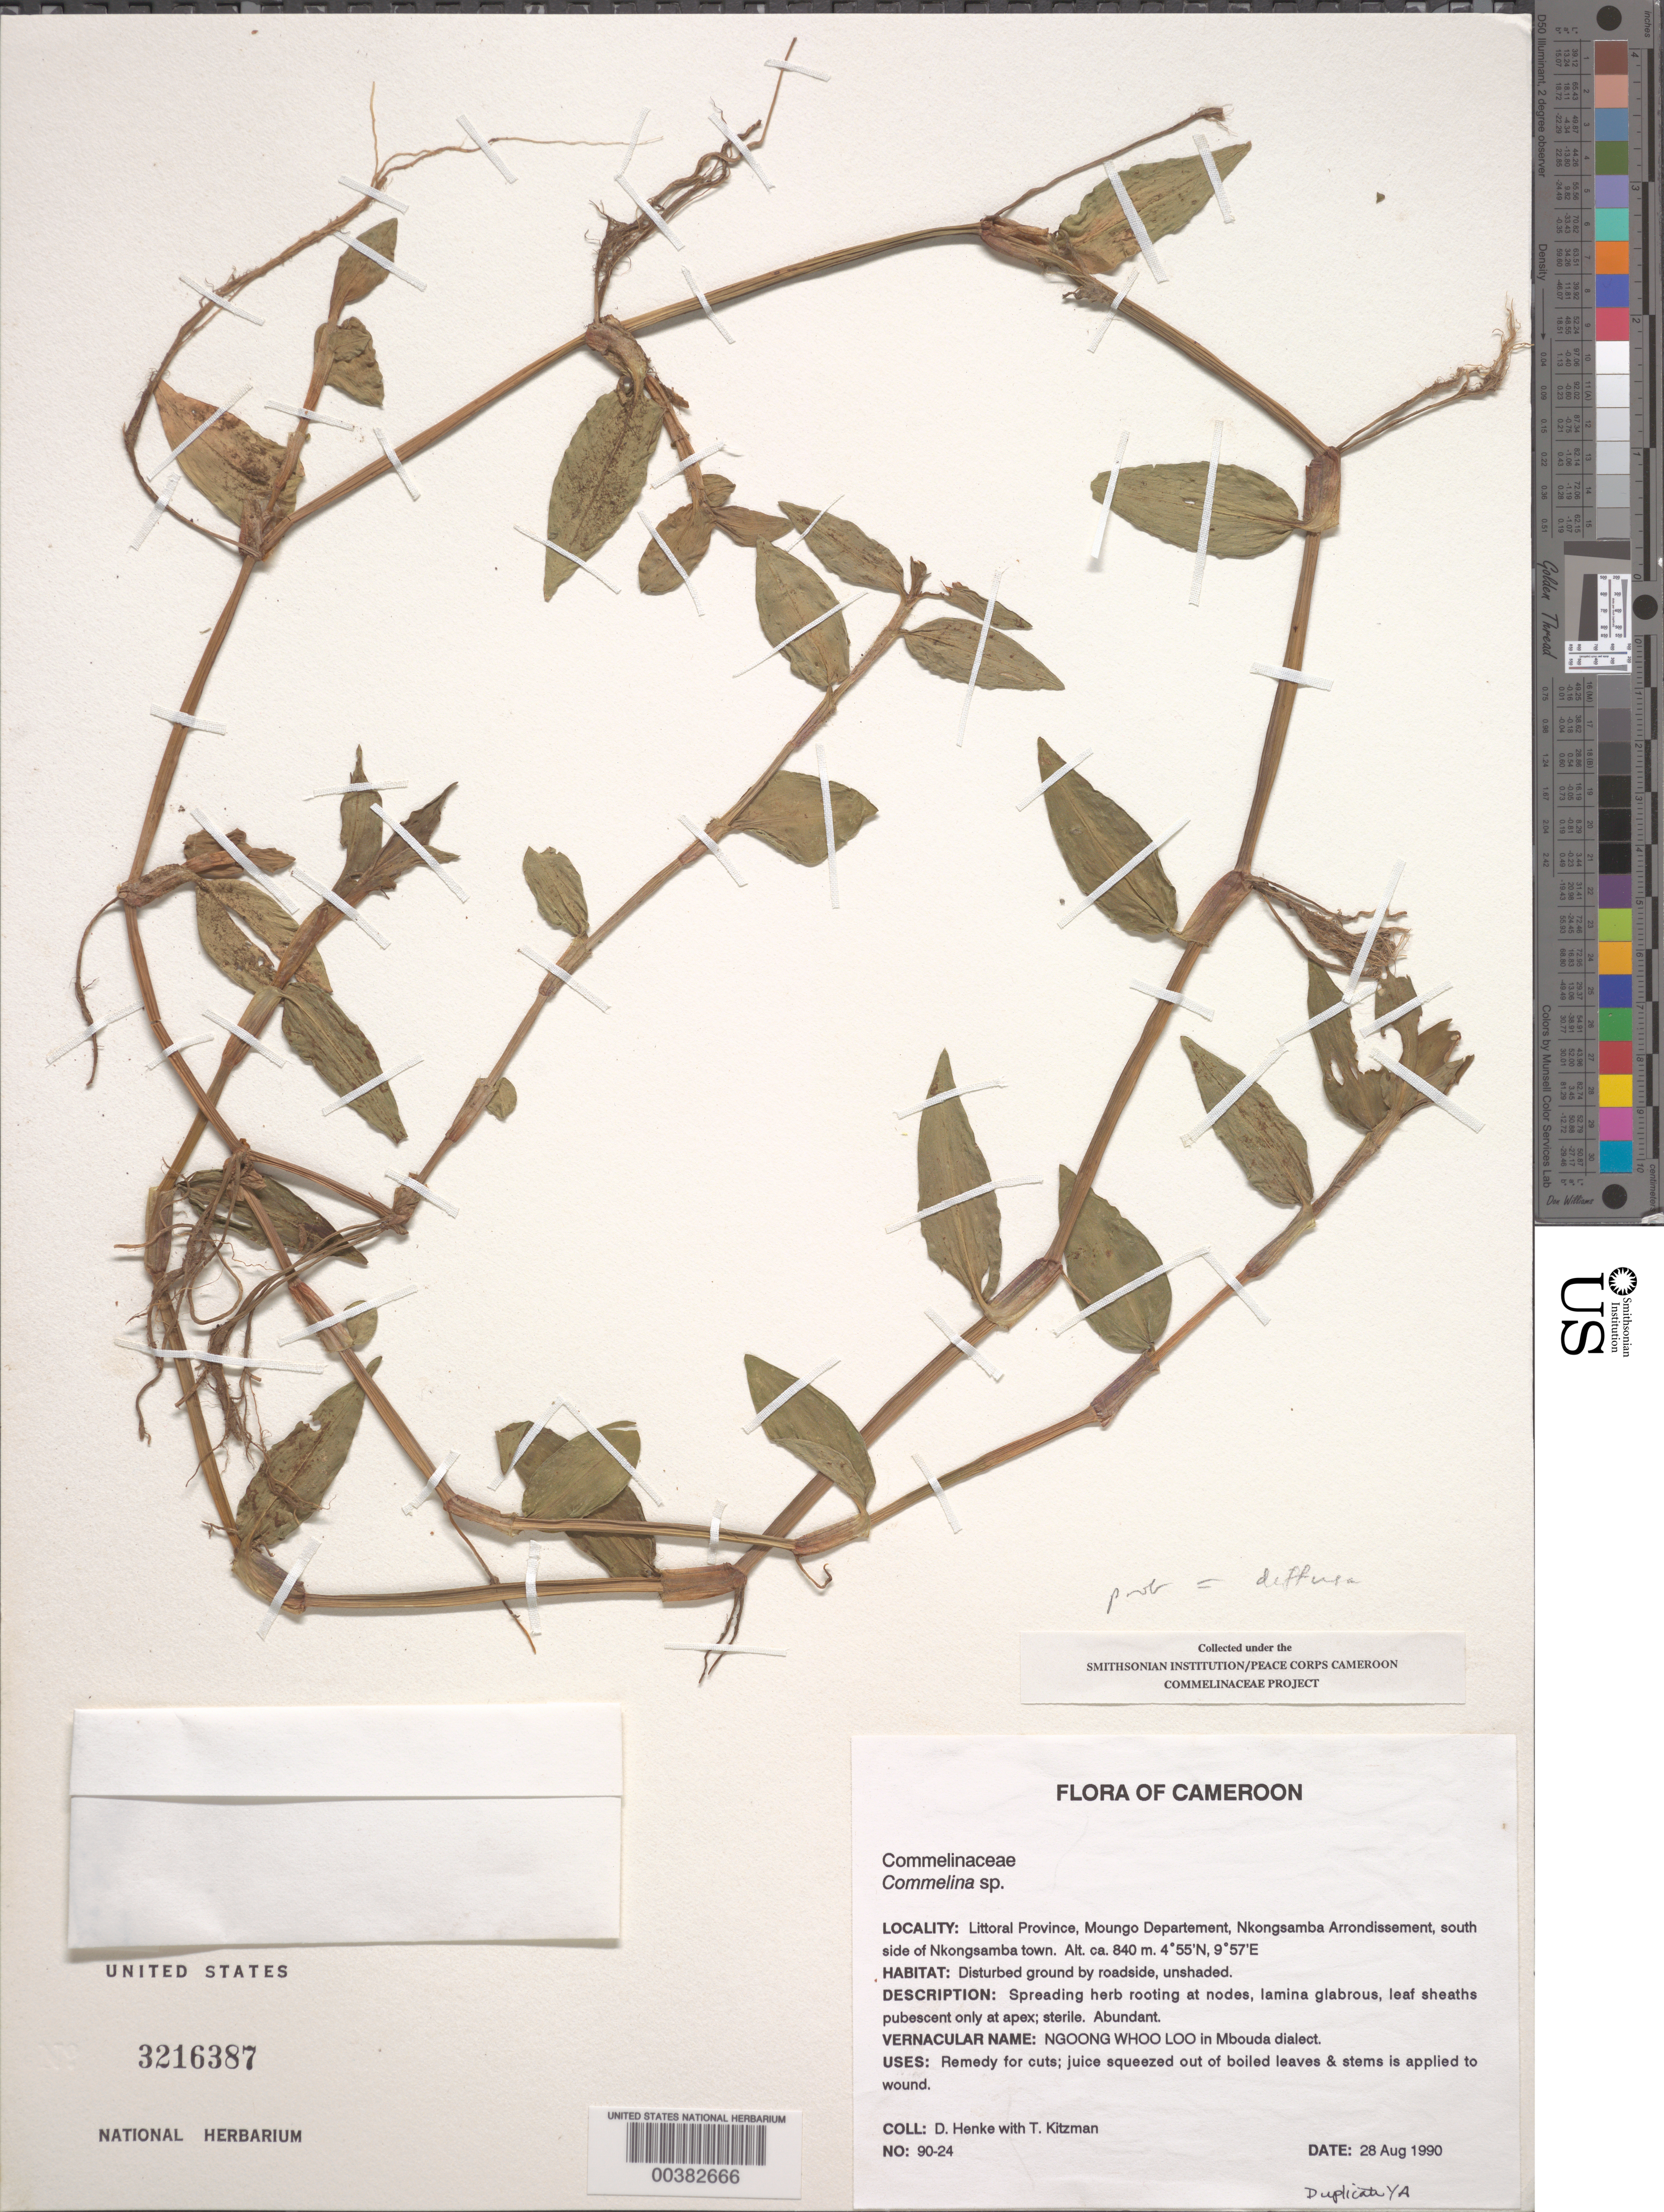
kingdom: Plantae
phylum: Tracheophyta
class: Liliopsida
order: Commelinales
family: Commelinaceae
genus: Commelina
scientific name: Commelina sp.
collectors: D. Henke & T. Kitzman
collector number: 90-24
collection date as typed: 28 Aug 1990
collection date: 1990-08-28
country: Cameroon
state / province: Littoral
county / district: Mungo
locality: Nkongsamba arroundissement, s edge of nkongsamba town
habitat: Disturbed ground by roadside, unshaded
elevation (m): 840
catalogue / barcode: US 3216387